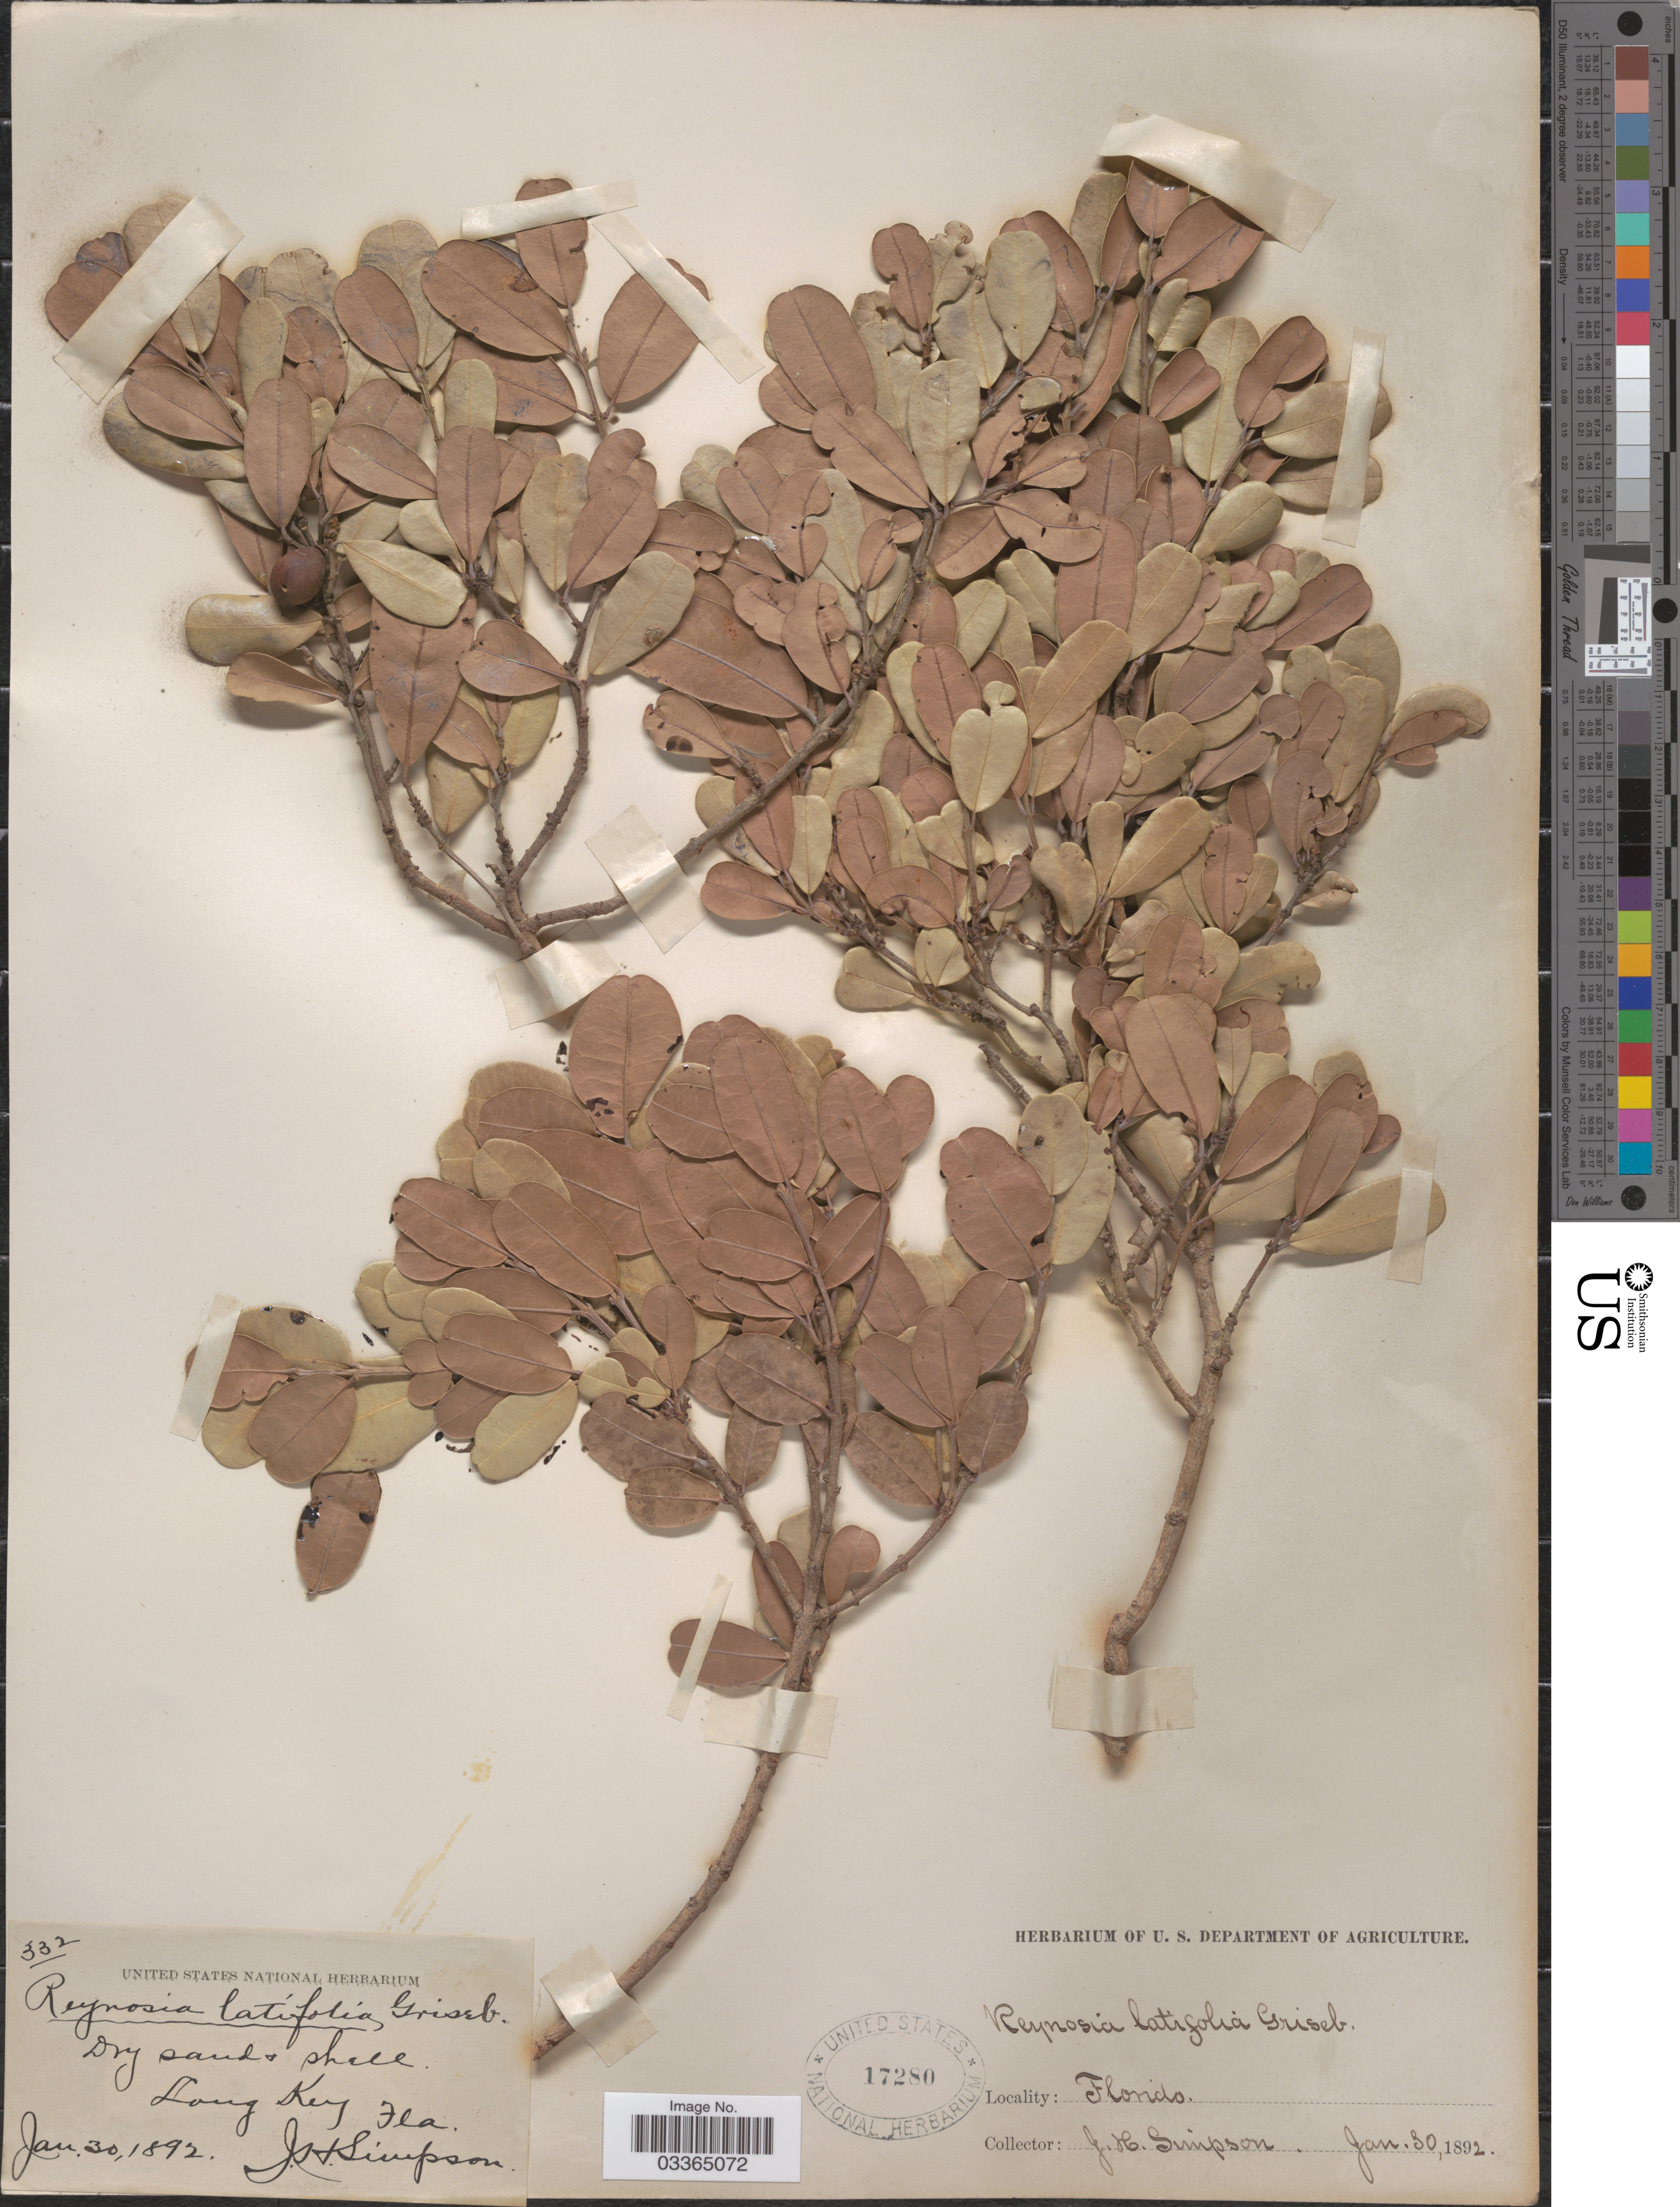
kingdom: Plantae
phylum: Tracheophyta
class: Magnoliopsida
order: Rosales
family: Rhamnaceae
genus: Reynosia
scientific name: Reynosia septentrionalis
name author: Urb.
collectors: J. H. Simpson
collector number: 332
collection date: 1892-01-30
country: United States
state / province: Florida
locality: Long Key.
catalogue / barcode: US 17280